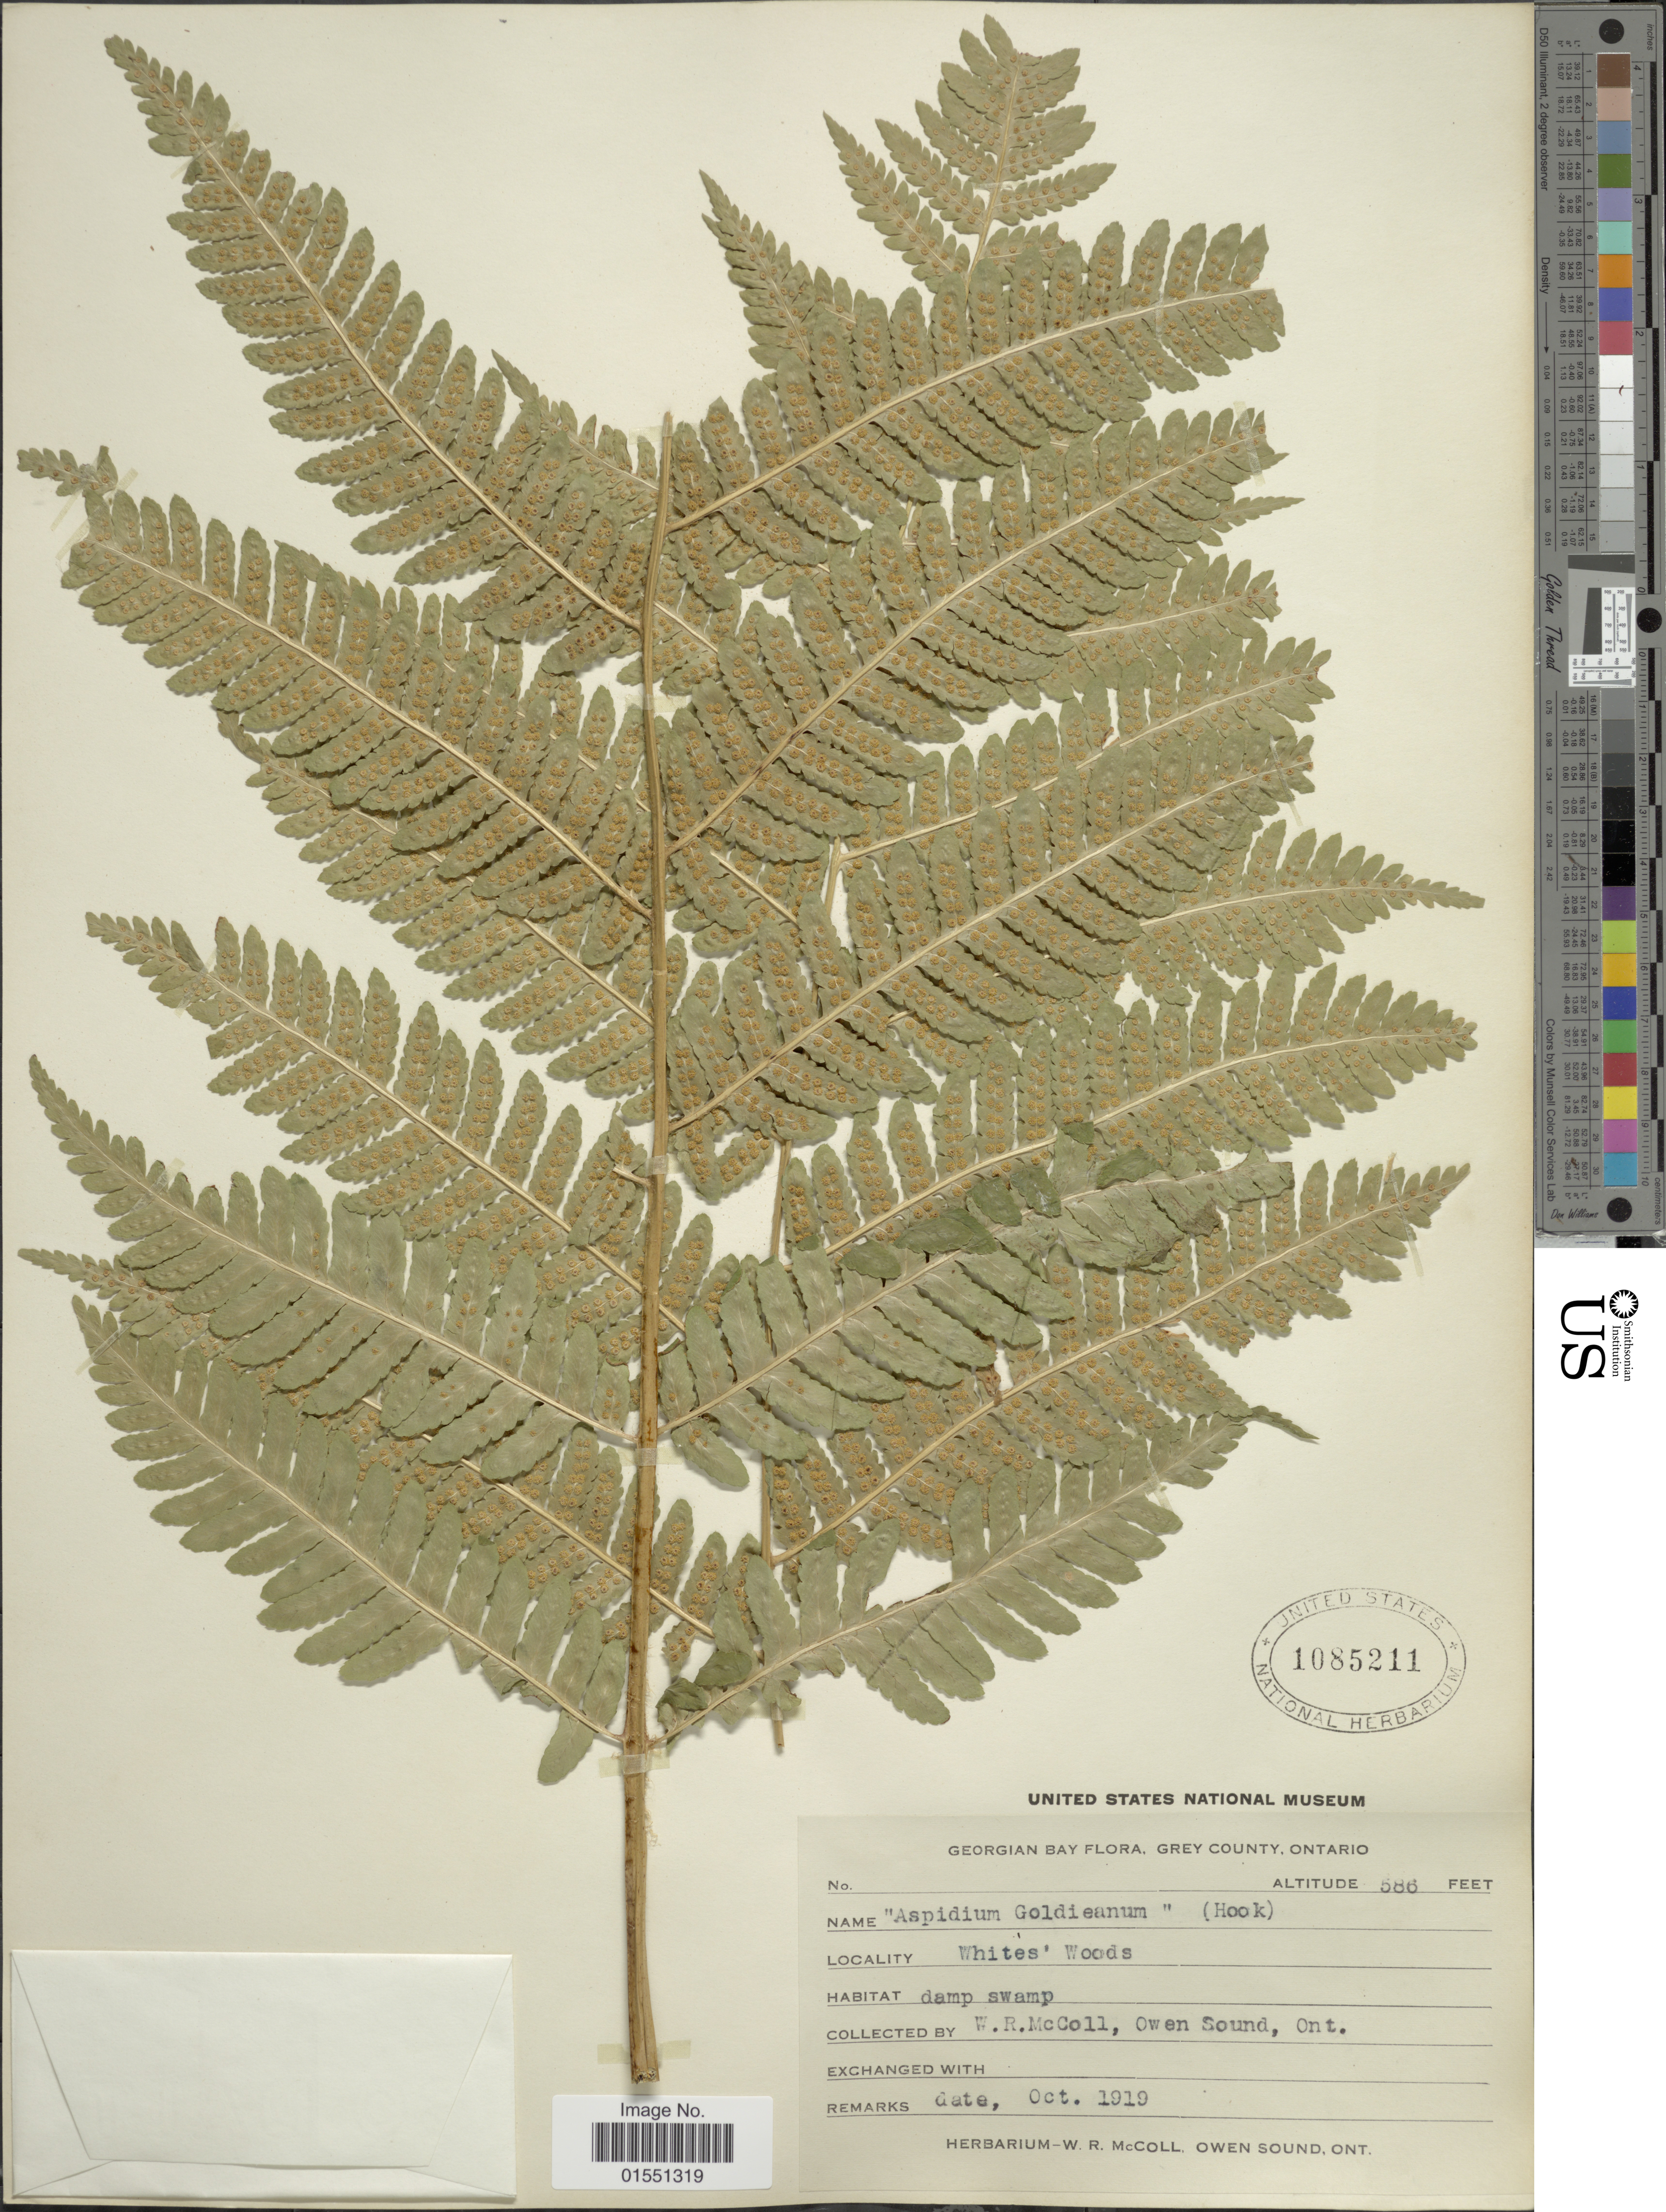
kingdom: Plantae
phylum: Tracheophyta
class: Polypodiopsida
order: Polypodiales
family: Dryopteridaceae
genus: Dryopteris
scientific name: Dryopteris goldiana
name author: (Hook. ex Goldie) A. Gray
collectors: W. McColl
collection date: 1919-10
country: Canada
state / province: Ontario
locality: Owen Sound, Ont. Whites' Woods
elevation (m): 179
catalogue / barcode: US 1085211